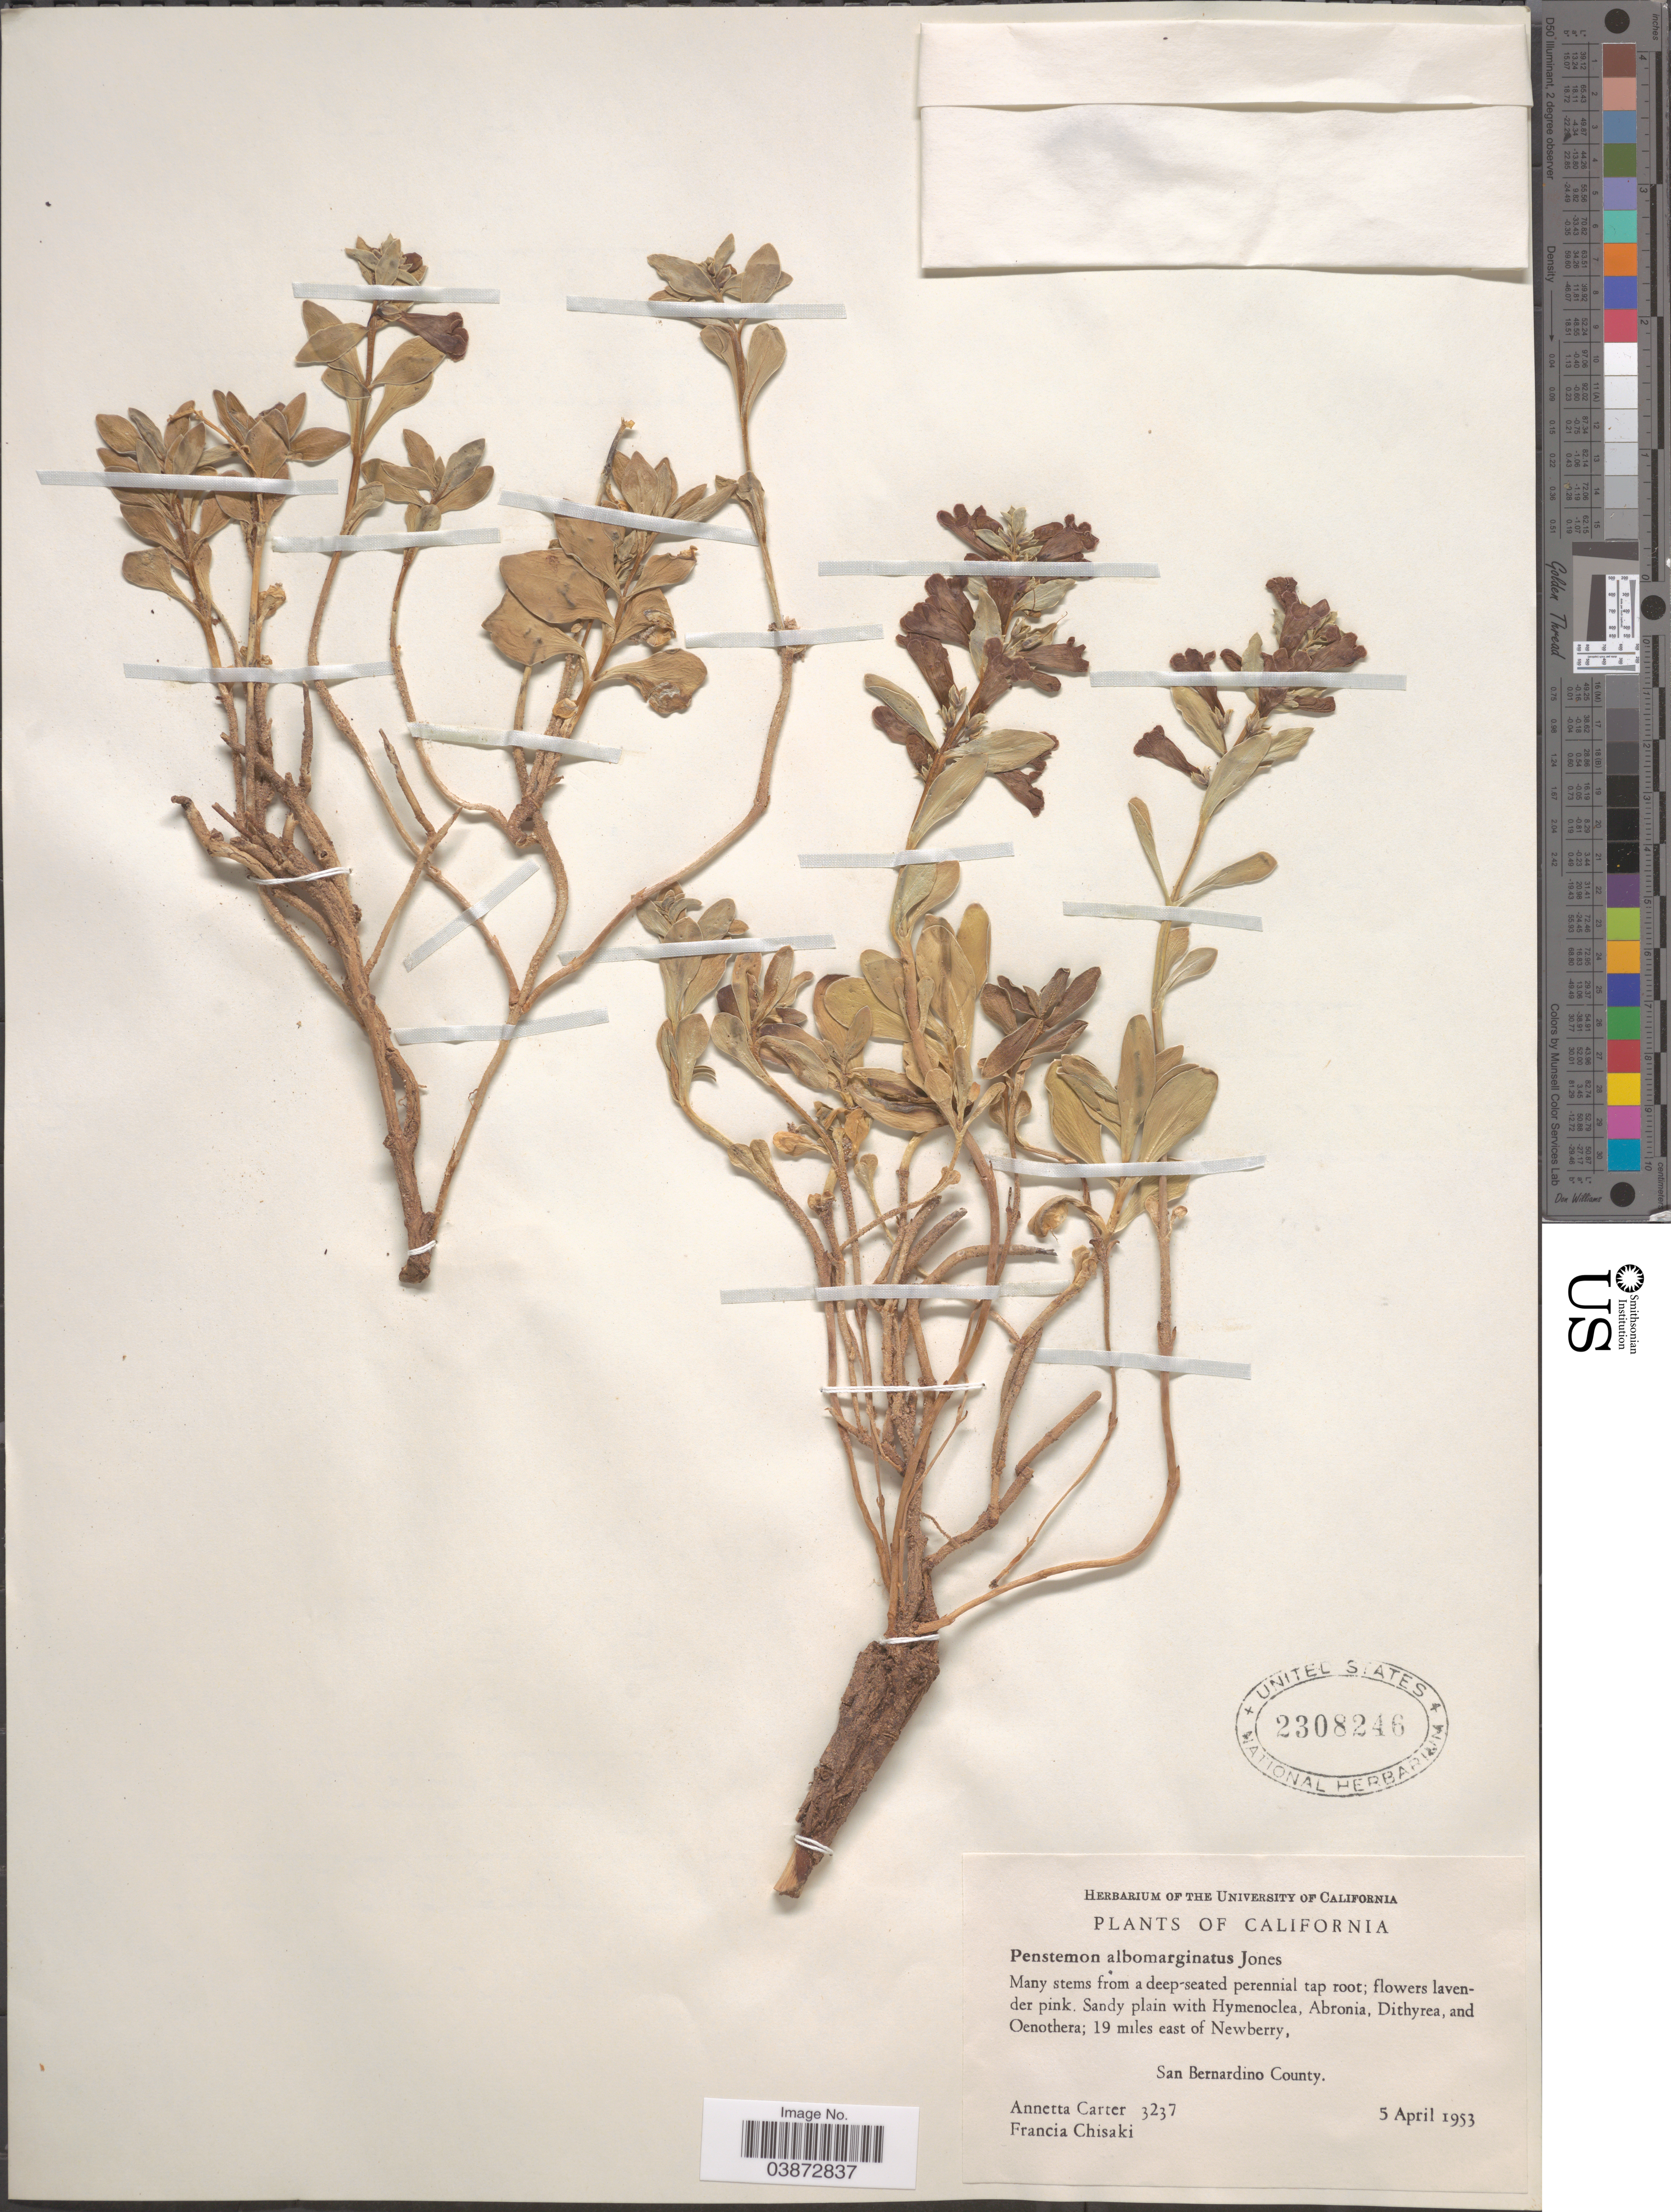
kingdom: Plantae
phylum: Tracheophyta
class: Magnoliopsida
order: Lamiales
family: Plantaginaceae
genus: Penstemon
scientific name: Penstemon albomarginatus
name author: M.E. Jones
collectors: A. Carter & F. Chisaki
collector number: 3237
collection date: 1953-04-05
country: United States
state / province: California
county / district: San Bernardino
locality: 19 miles east of Newberry, San Bernardino County.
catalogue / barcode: US 2308246